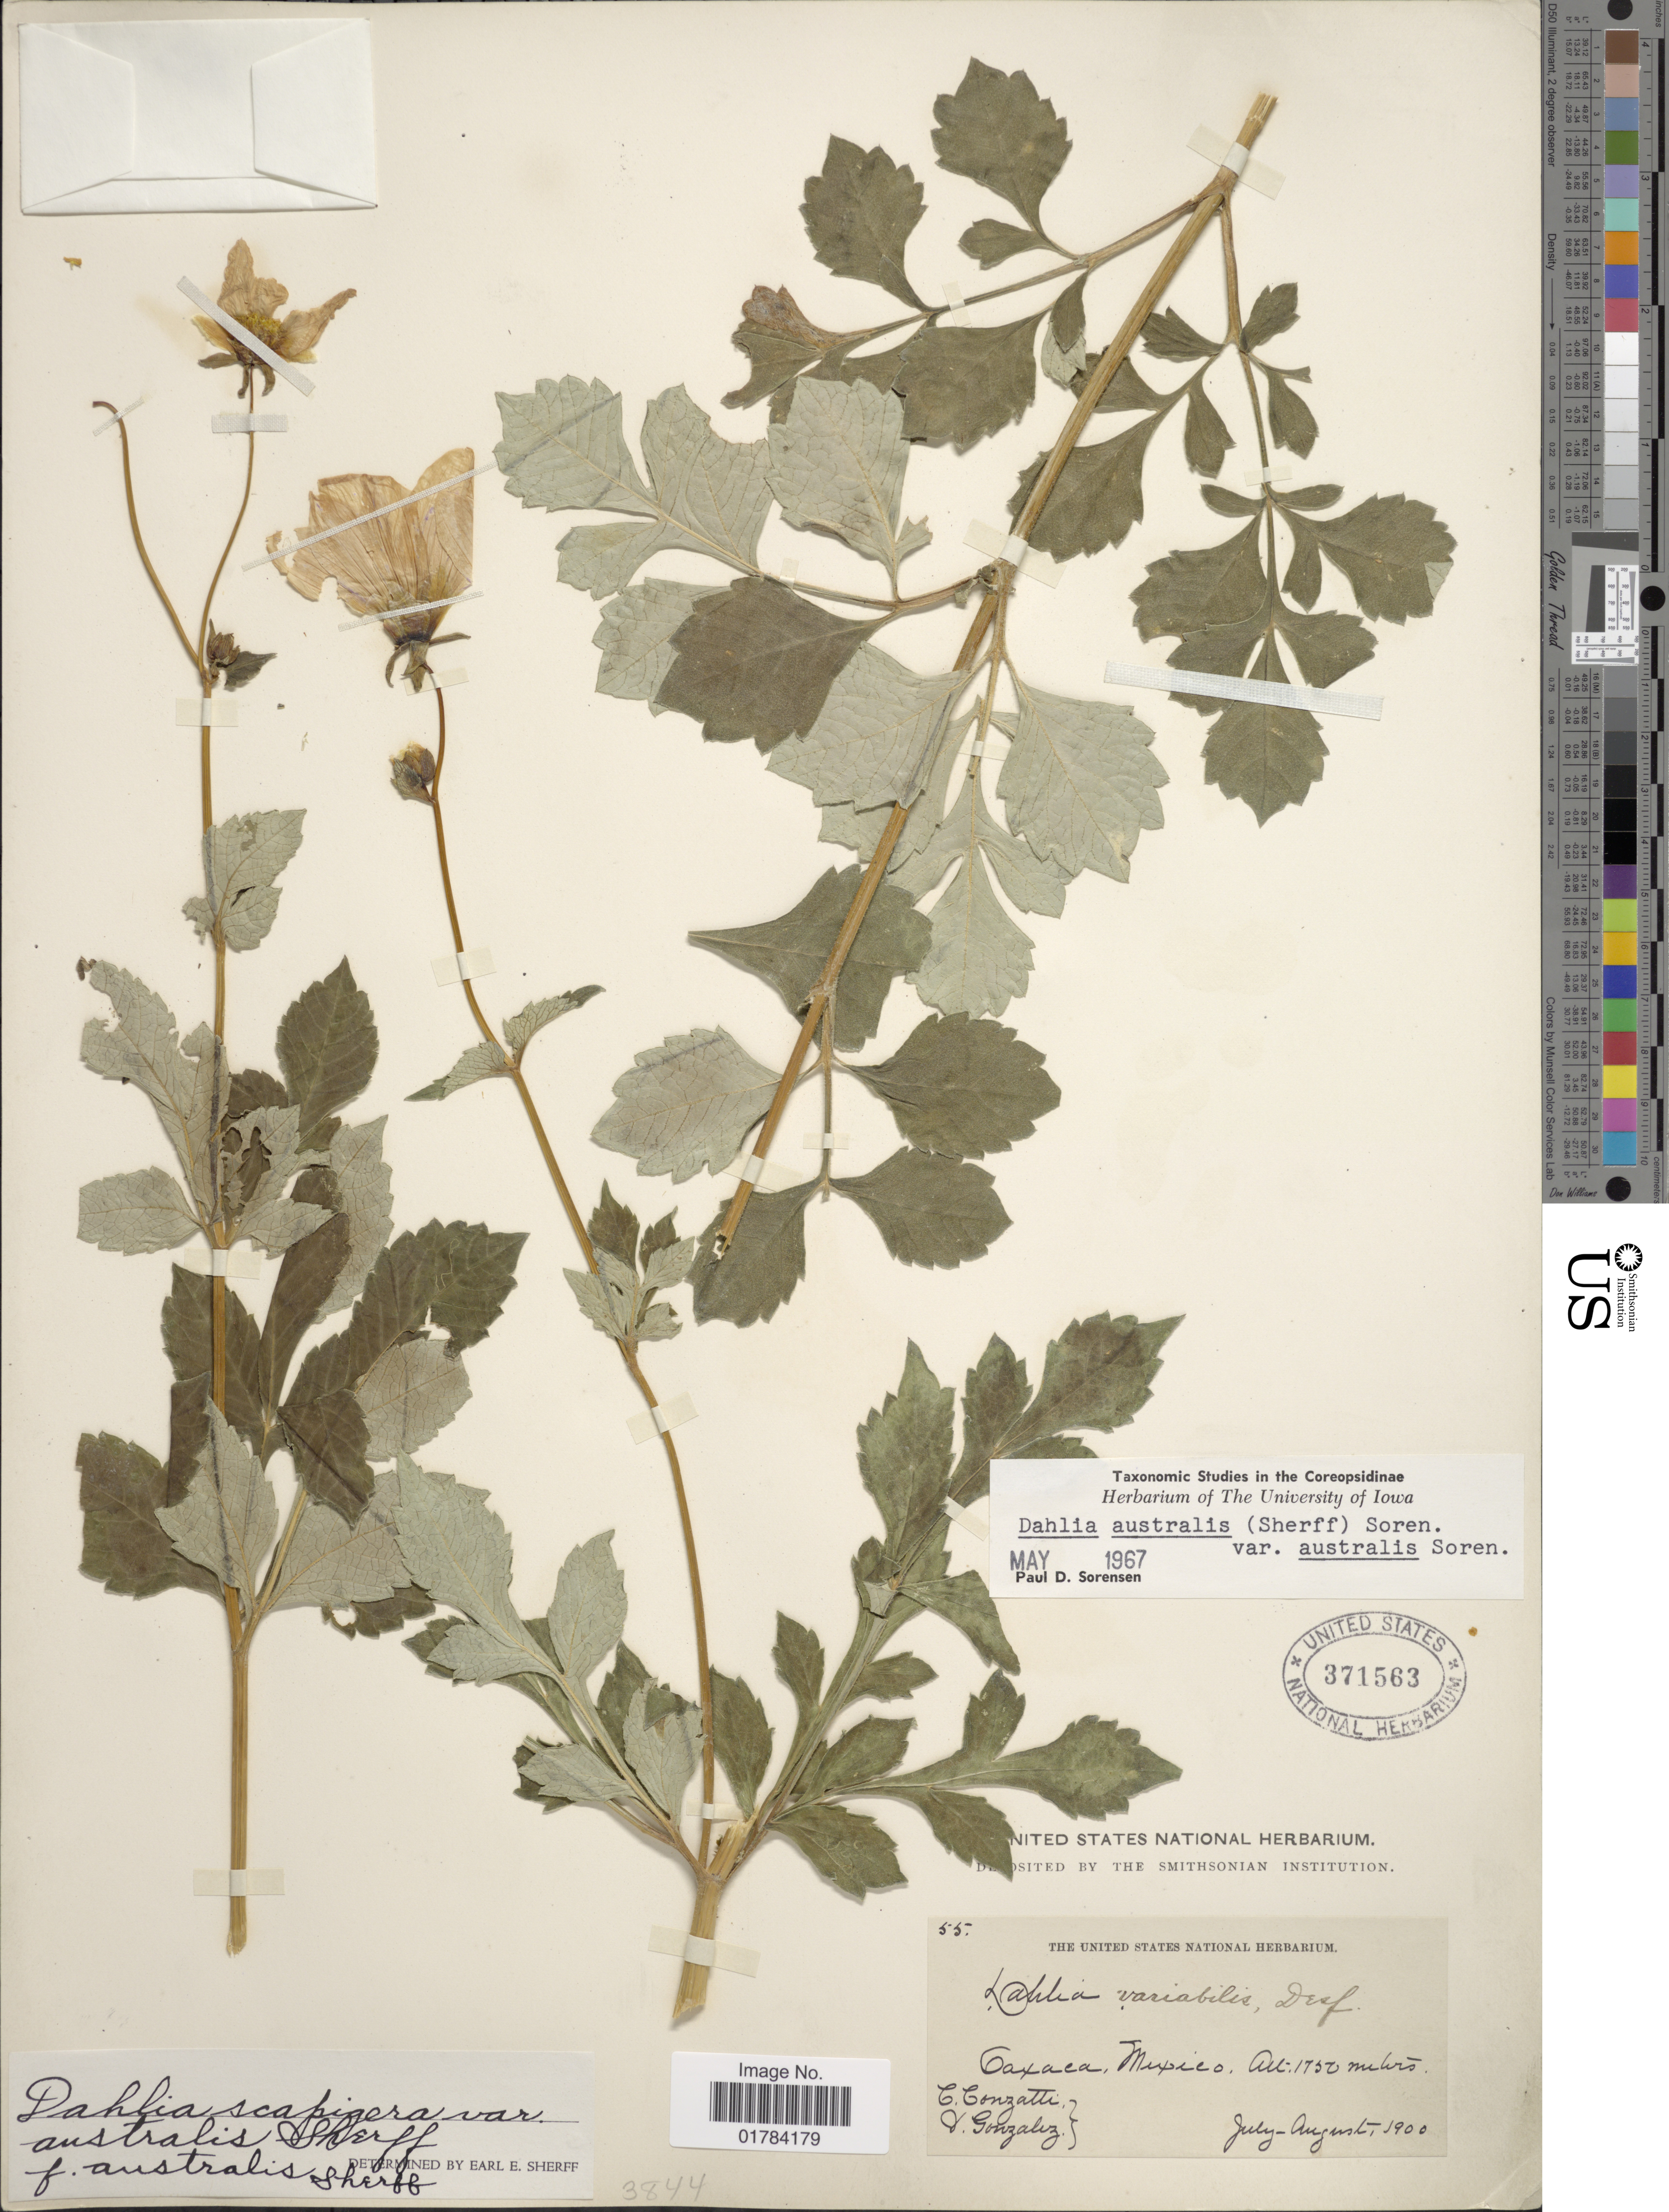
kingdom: Plantae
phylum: Tracheophyta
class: Magnoliopsida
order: Asterales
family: Asteraceae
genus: Dahlia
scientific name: Dahlia australis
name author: (Sherff) P.D. Sørensen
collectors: C. Conzatti & V. Gonzalez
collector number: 55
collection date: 1900-07/1900-08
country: Mexico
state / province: Oaxaca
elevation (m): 1750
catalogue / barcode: US 371563